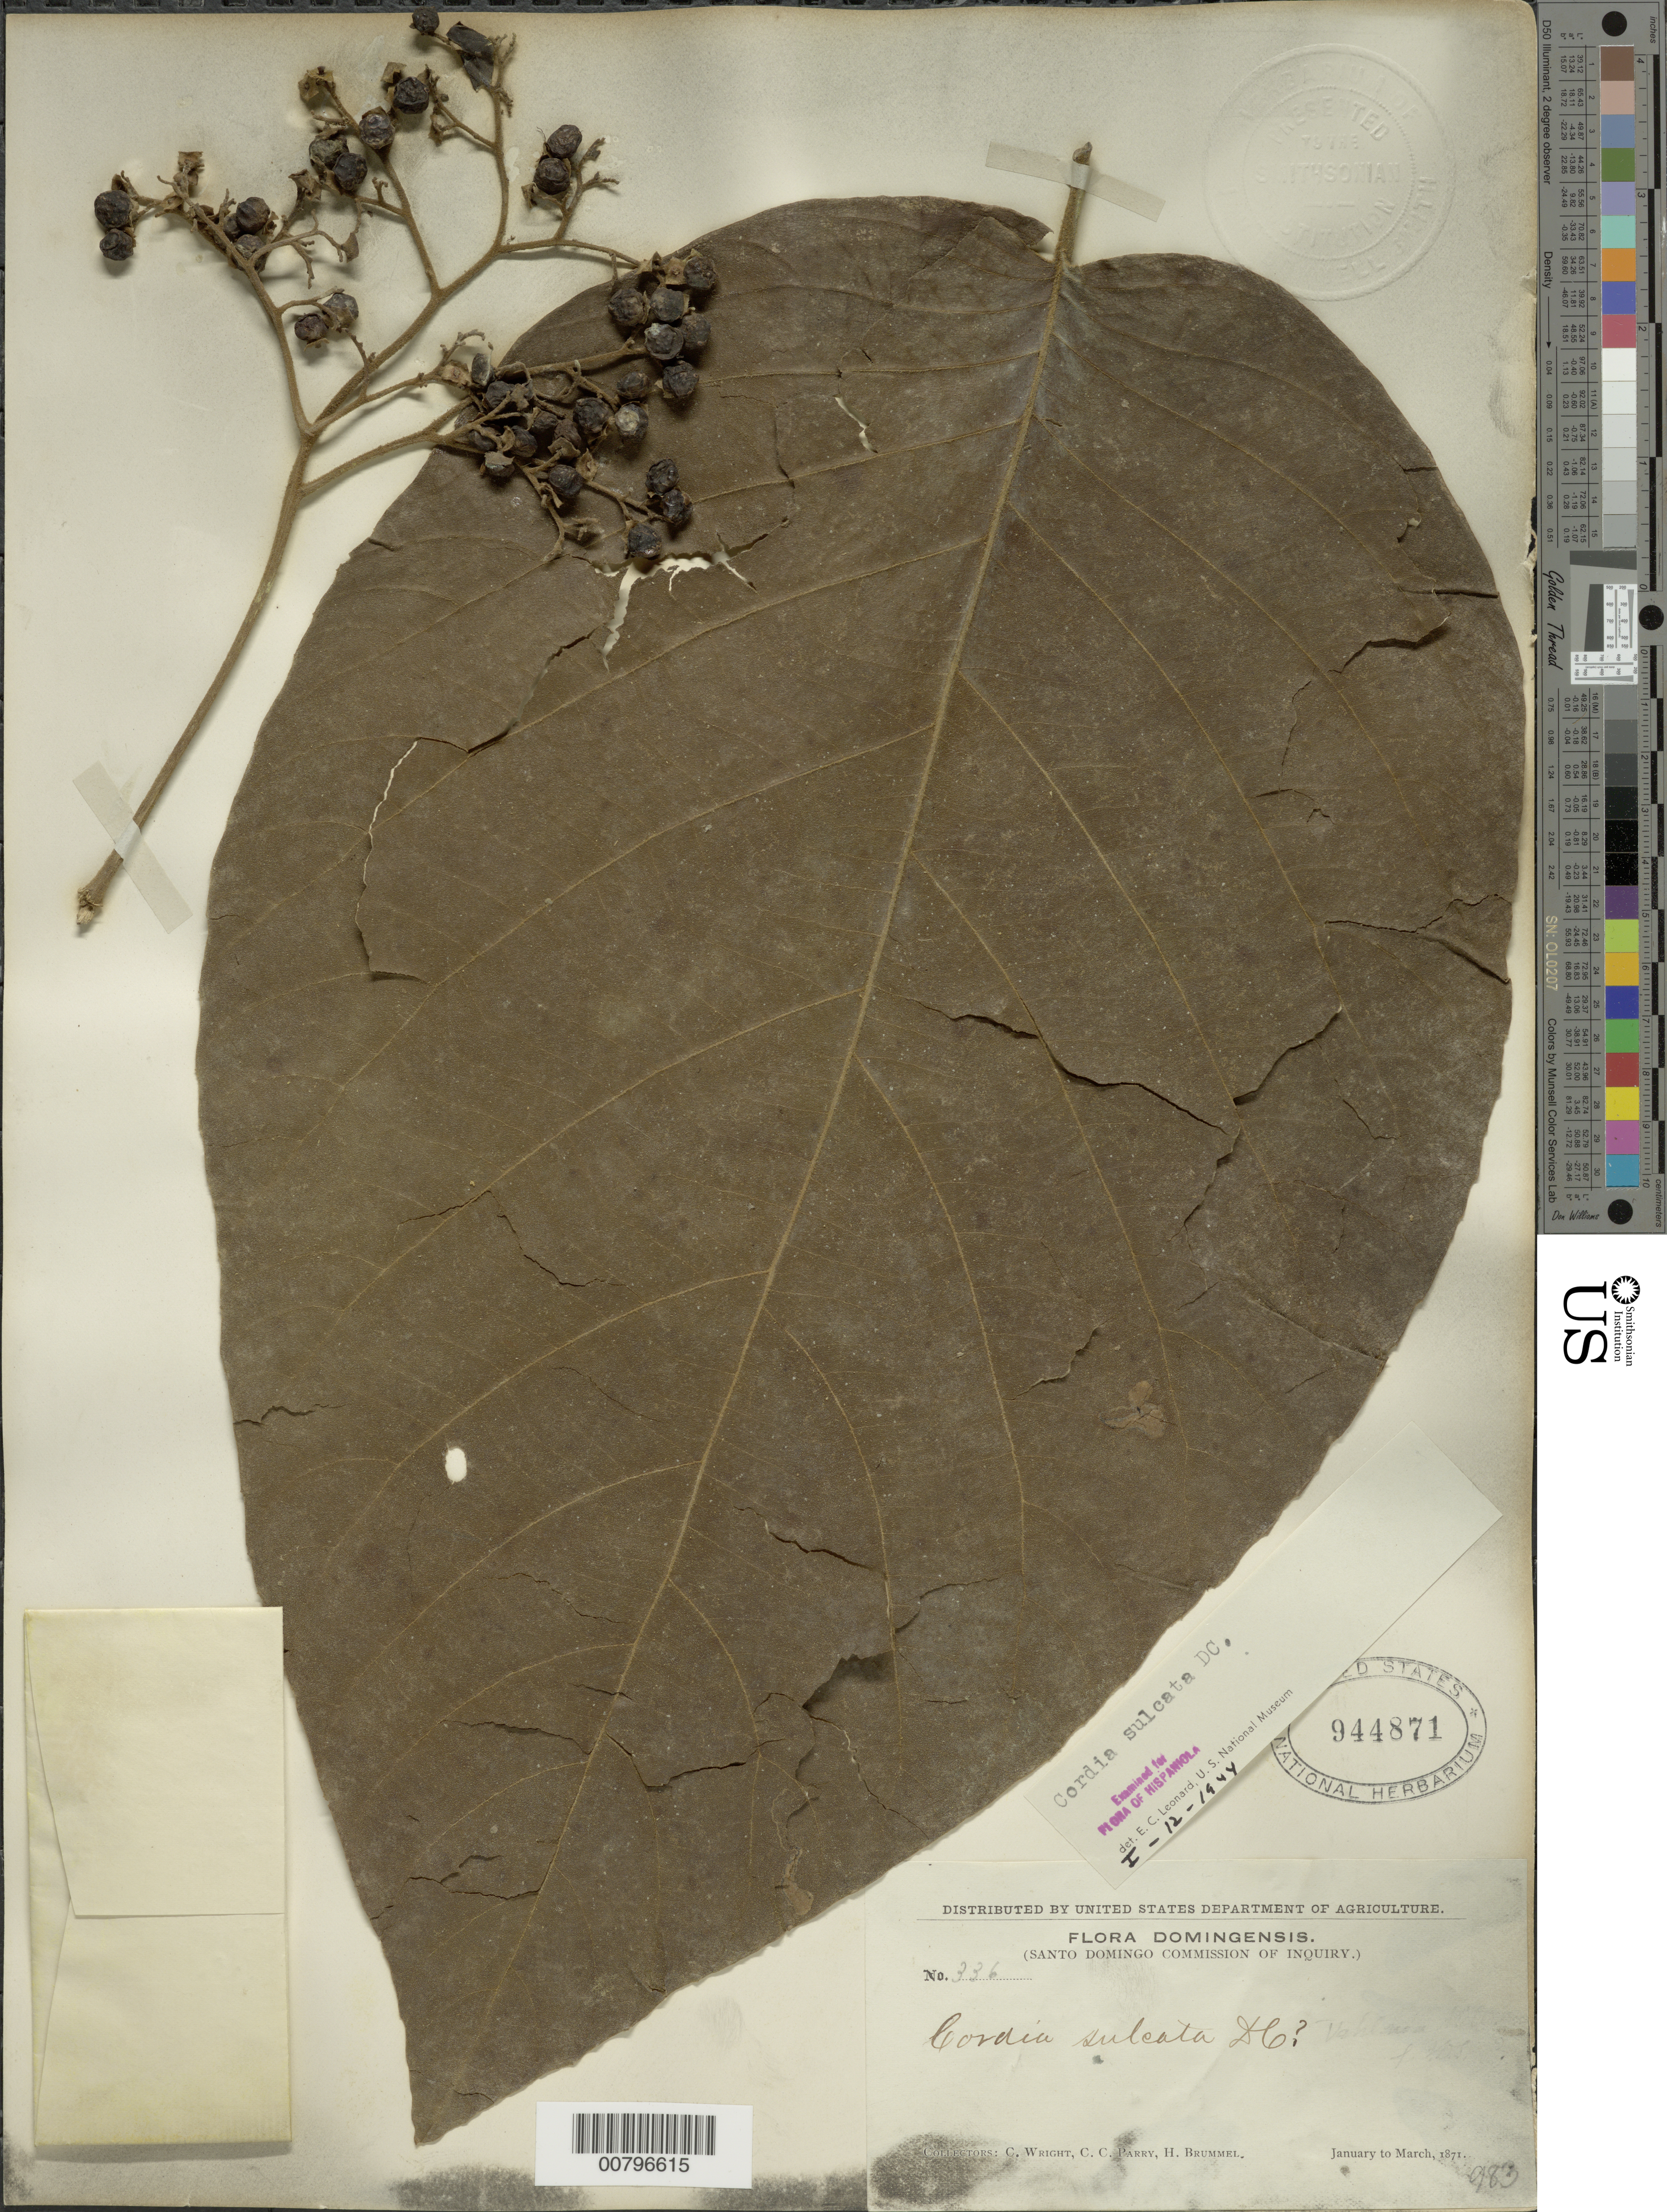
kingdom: Plantae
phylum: Tracheophyta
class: Magnoliopsida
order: Boraginales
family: Cordiaceae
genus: Cordia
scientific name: Cordia sulcata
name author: DC.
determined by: Leonard, Emery C., (US)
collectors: C. Wright, C. C. Parry & H. Brummel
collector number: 336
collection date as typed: Jan 1871 to -- Mar 1871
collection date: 1871-01/1871-03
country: Dominican Republic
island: Hispaniola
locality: Santo Domingo Commission of Inquiry.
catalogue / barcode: US 944871